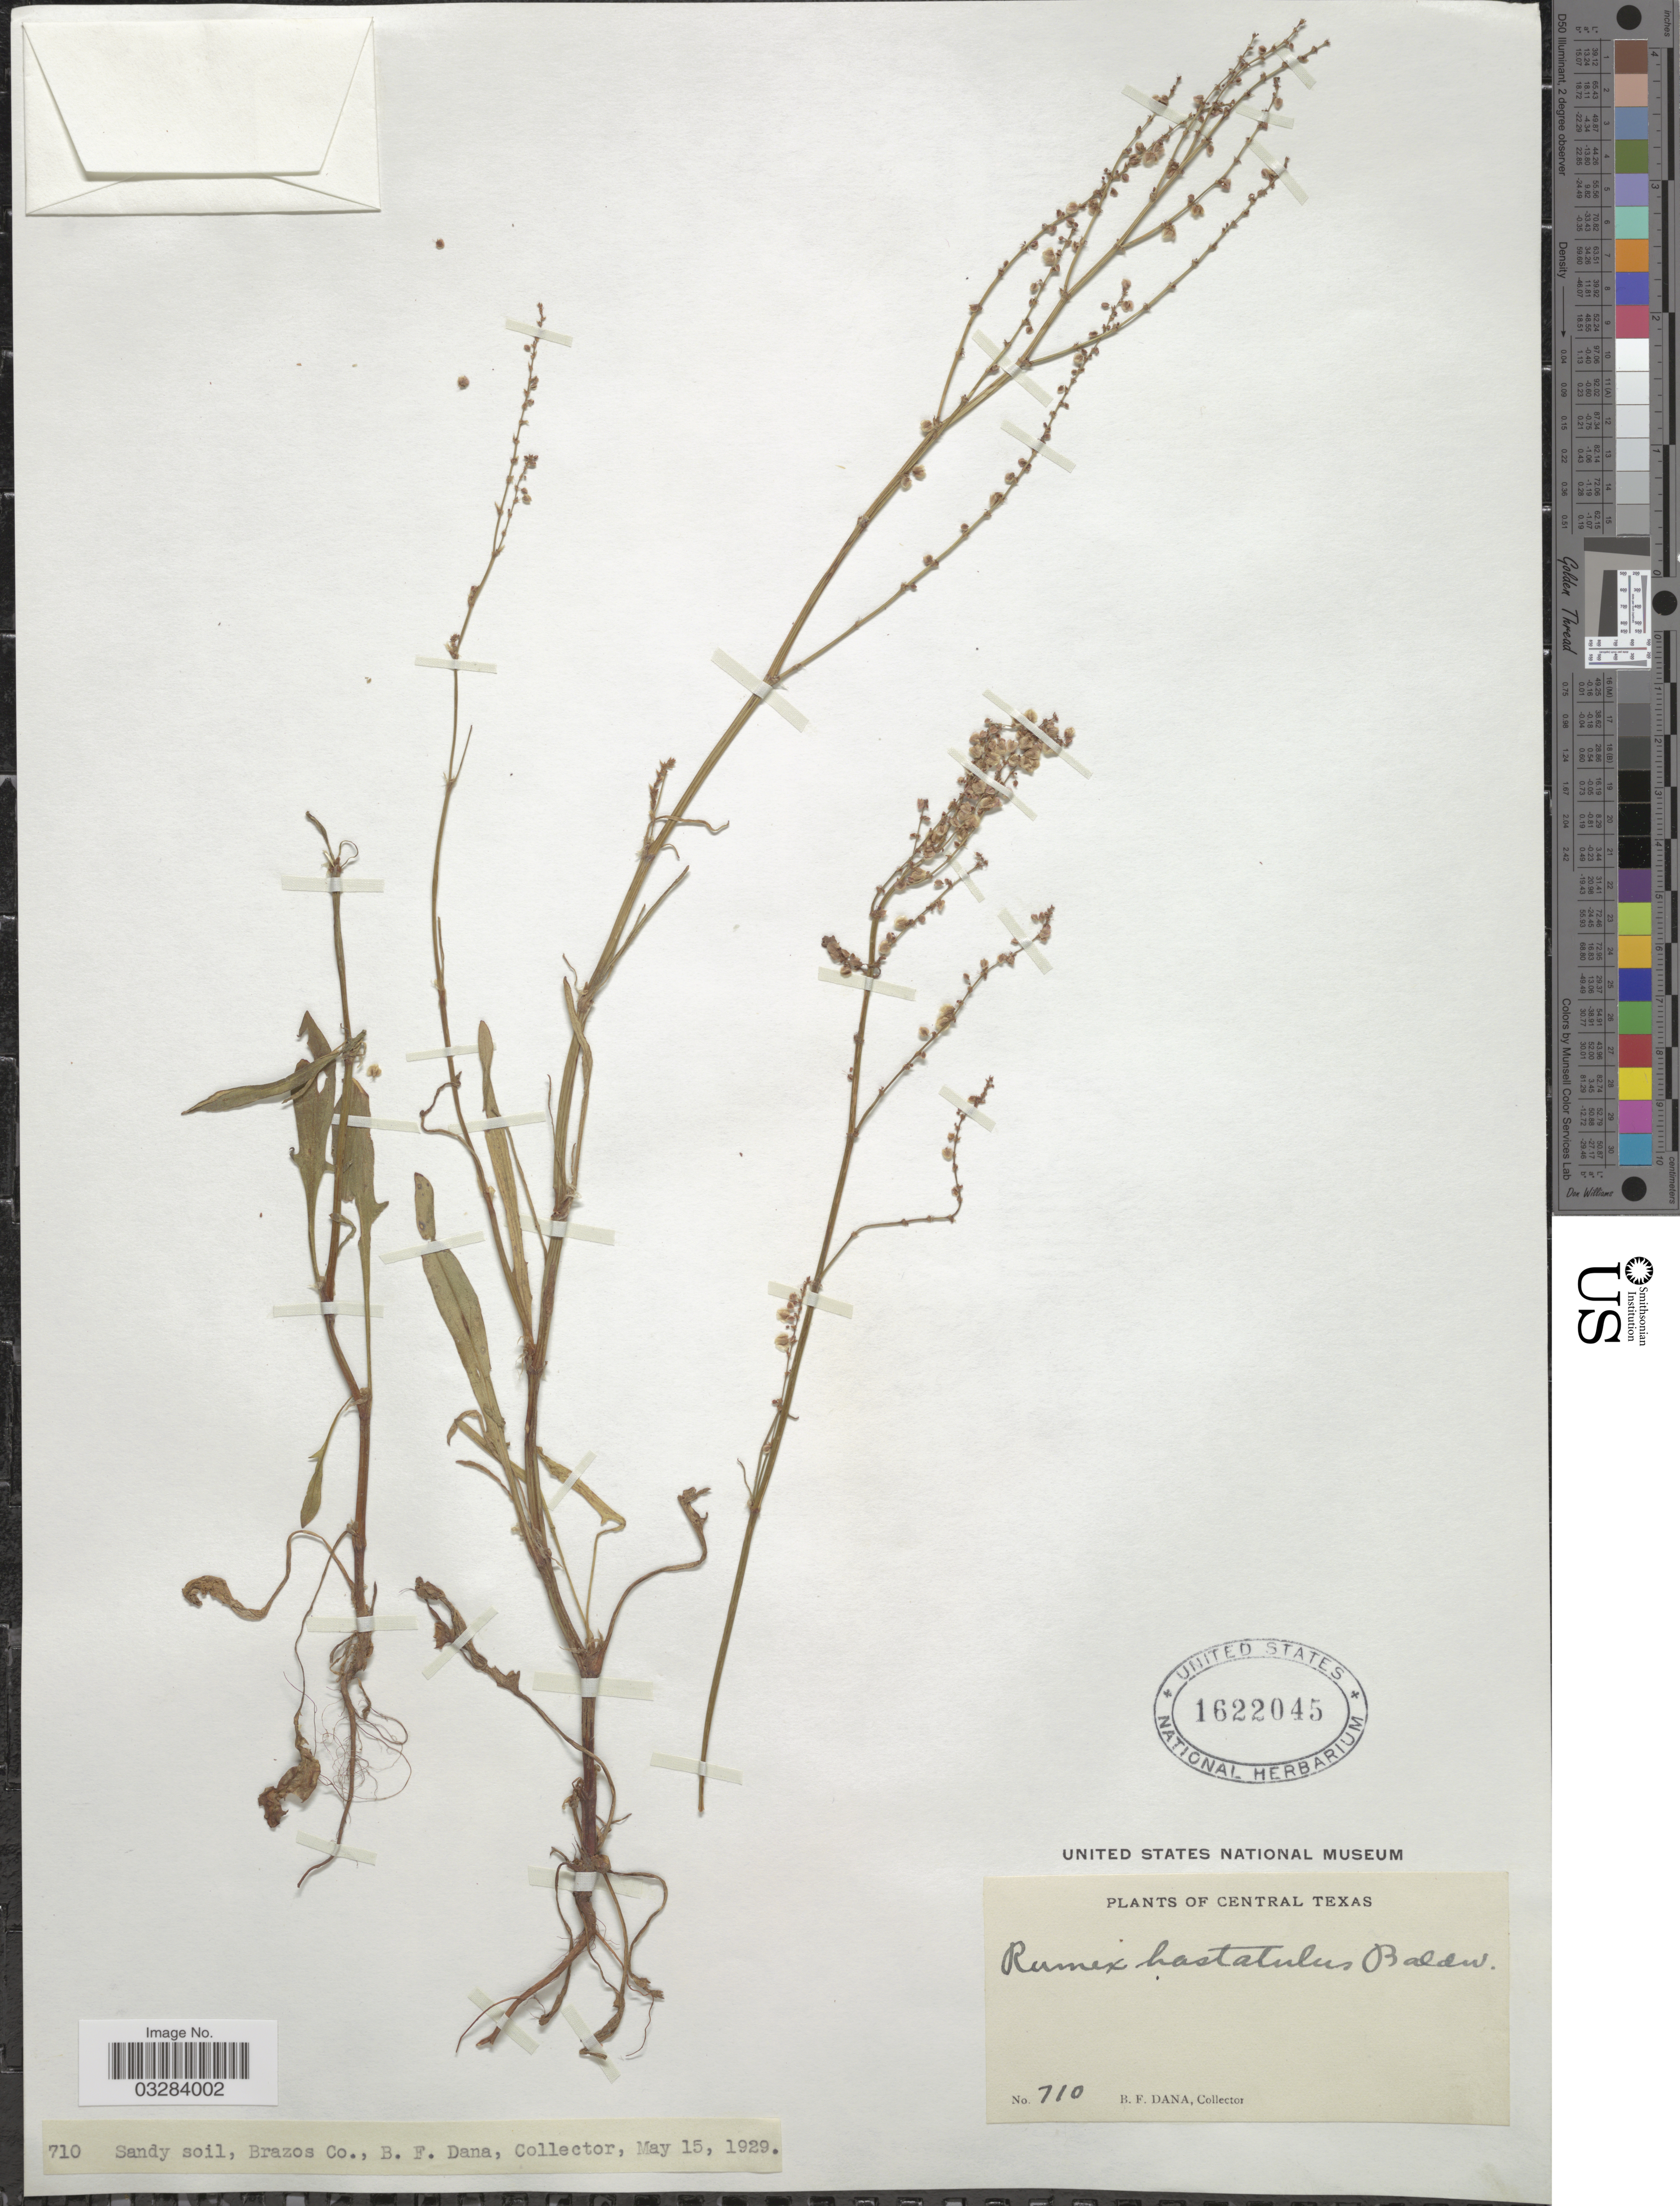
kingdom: Plantae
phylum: Tracheophyta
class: Magnoliopsida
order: Caryophyllales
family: Polygonaceae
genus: Rumex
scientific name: Rumex hastatulus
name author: Baldwin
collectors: B. Dana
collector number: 710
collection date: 1929-05-15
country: United States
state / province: Texas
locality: Central Texas. Brazos Co.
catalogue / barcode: US 1622045